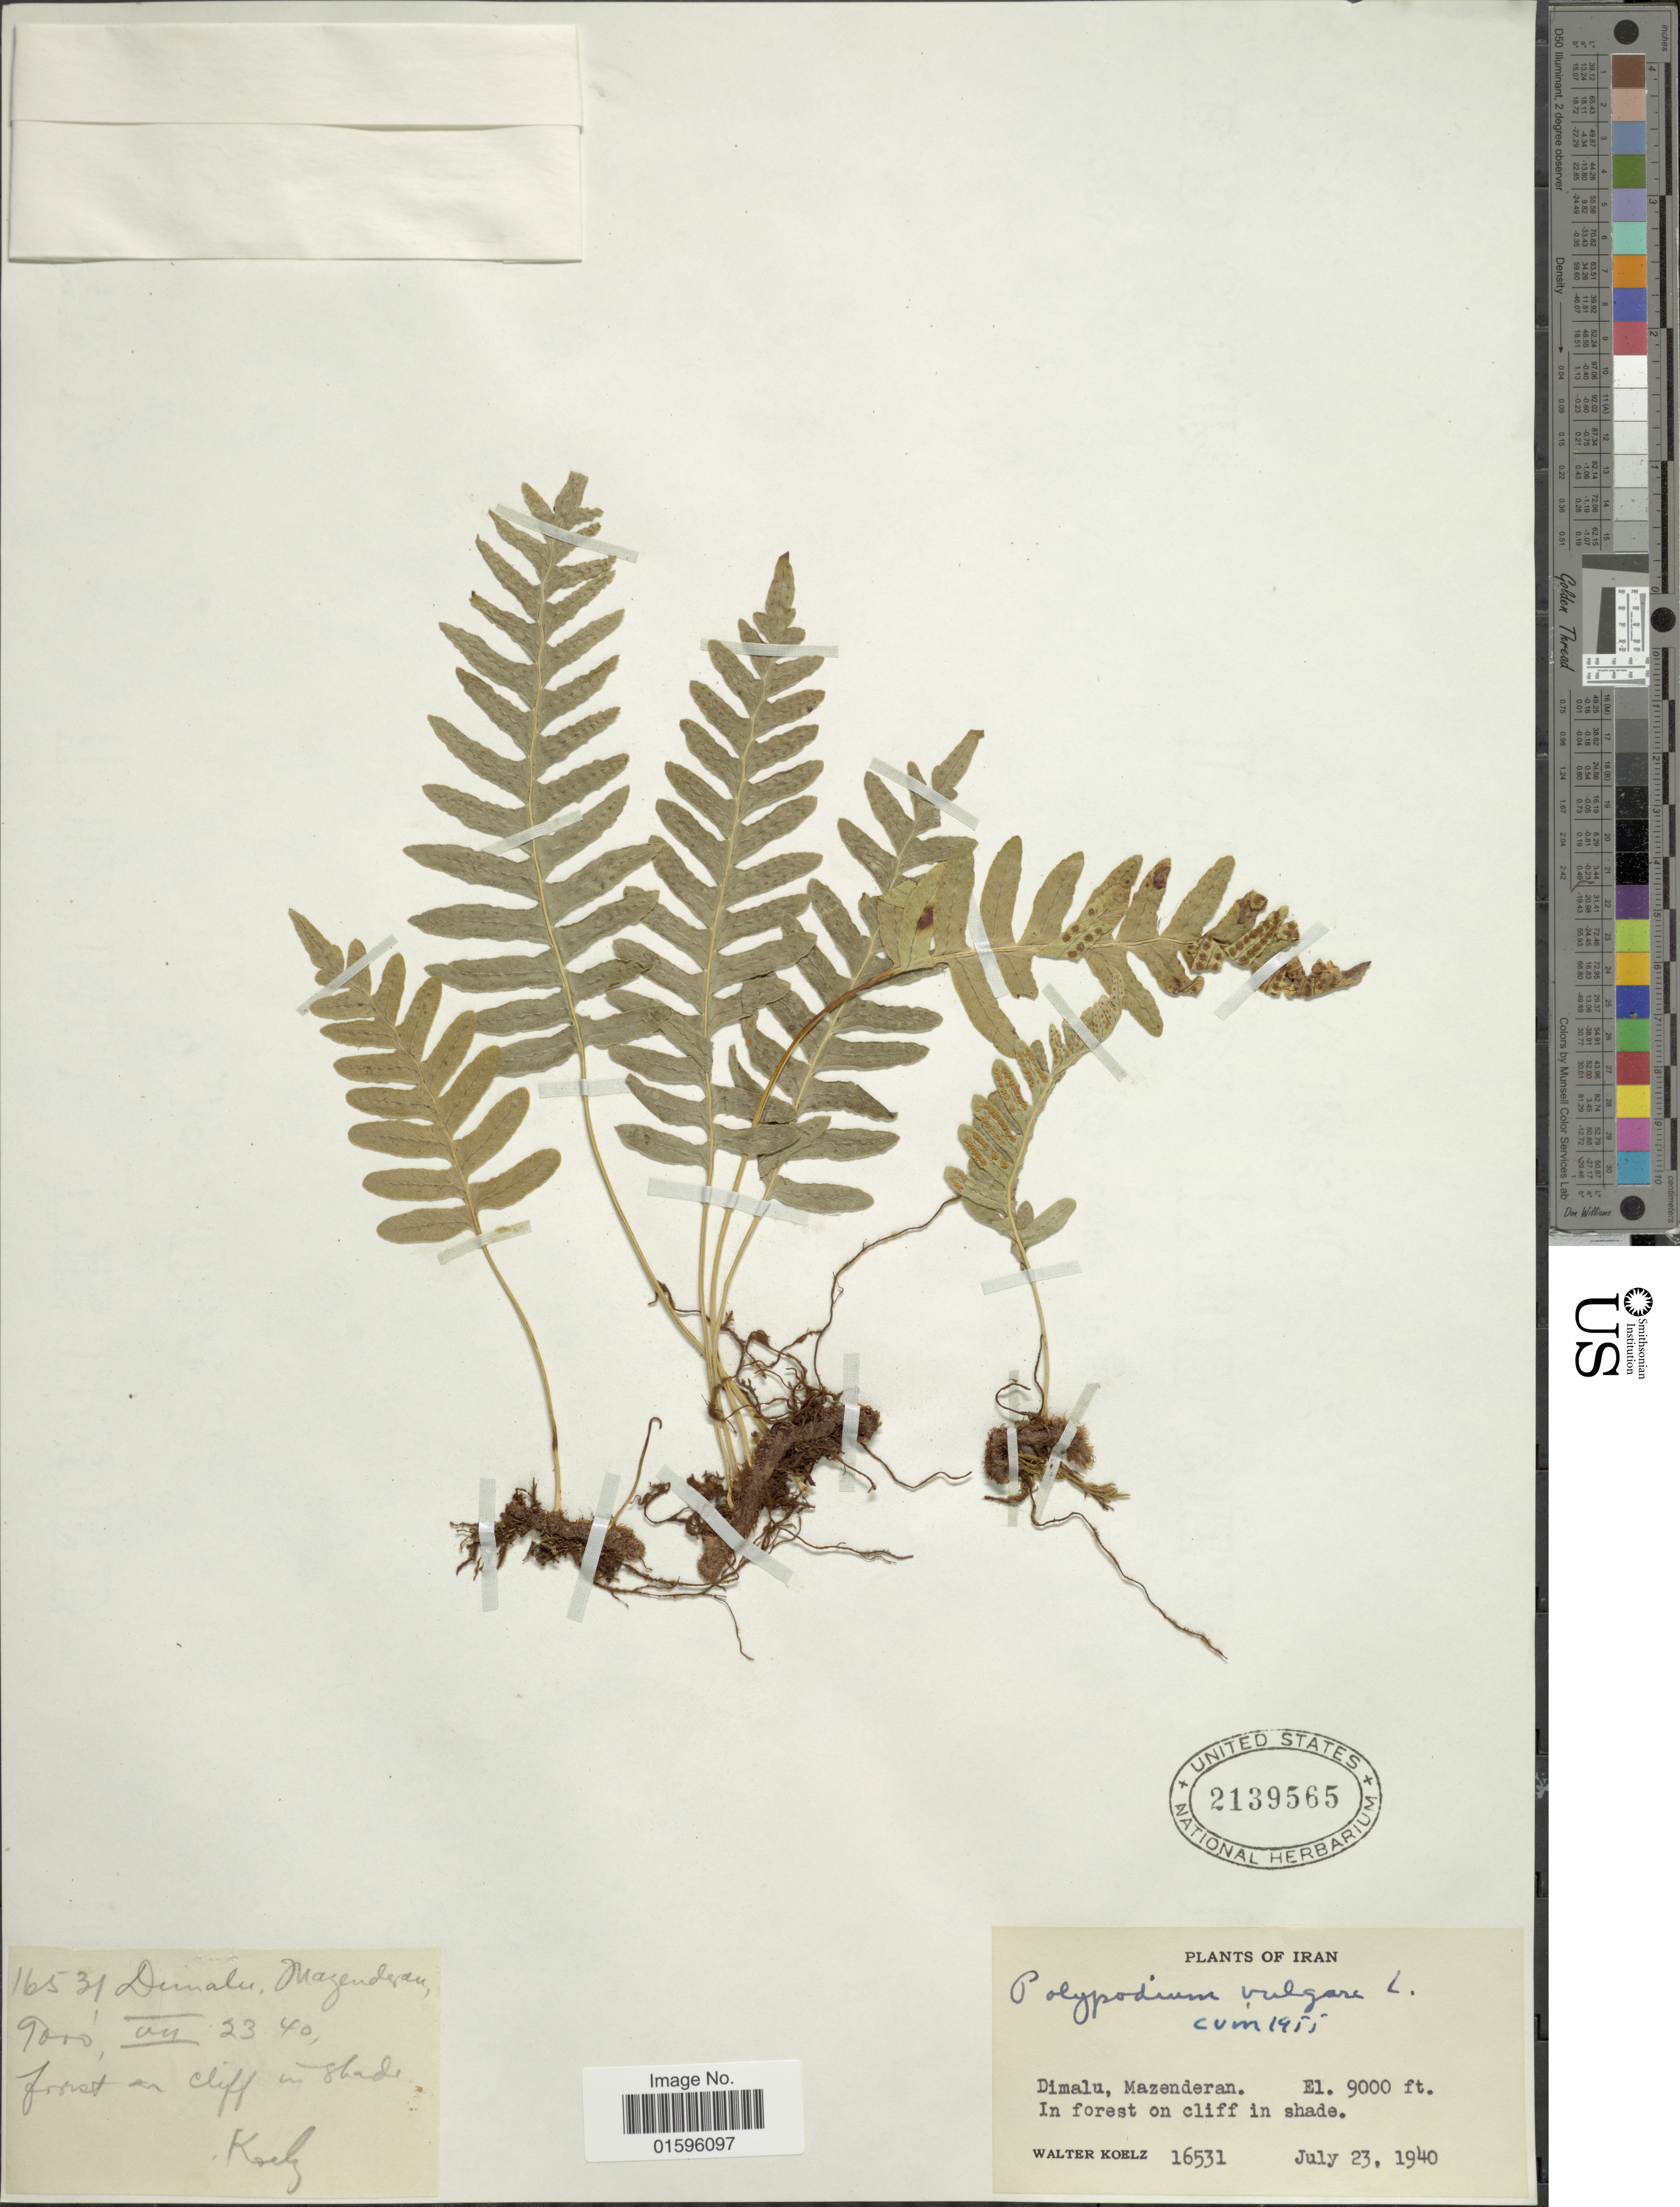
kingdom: Plantae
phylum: Tracheophyta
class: Polypodiopsida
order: Polypodiales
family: Polypodiaceae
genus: Polypodium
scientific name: Polypodium vulgare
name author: L.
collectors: W. N. Koelz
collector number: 16531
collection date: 1940-07-23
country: Iran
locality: Dimalu, Mazenderan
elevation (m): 2743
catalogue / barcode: US 2139565